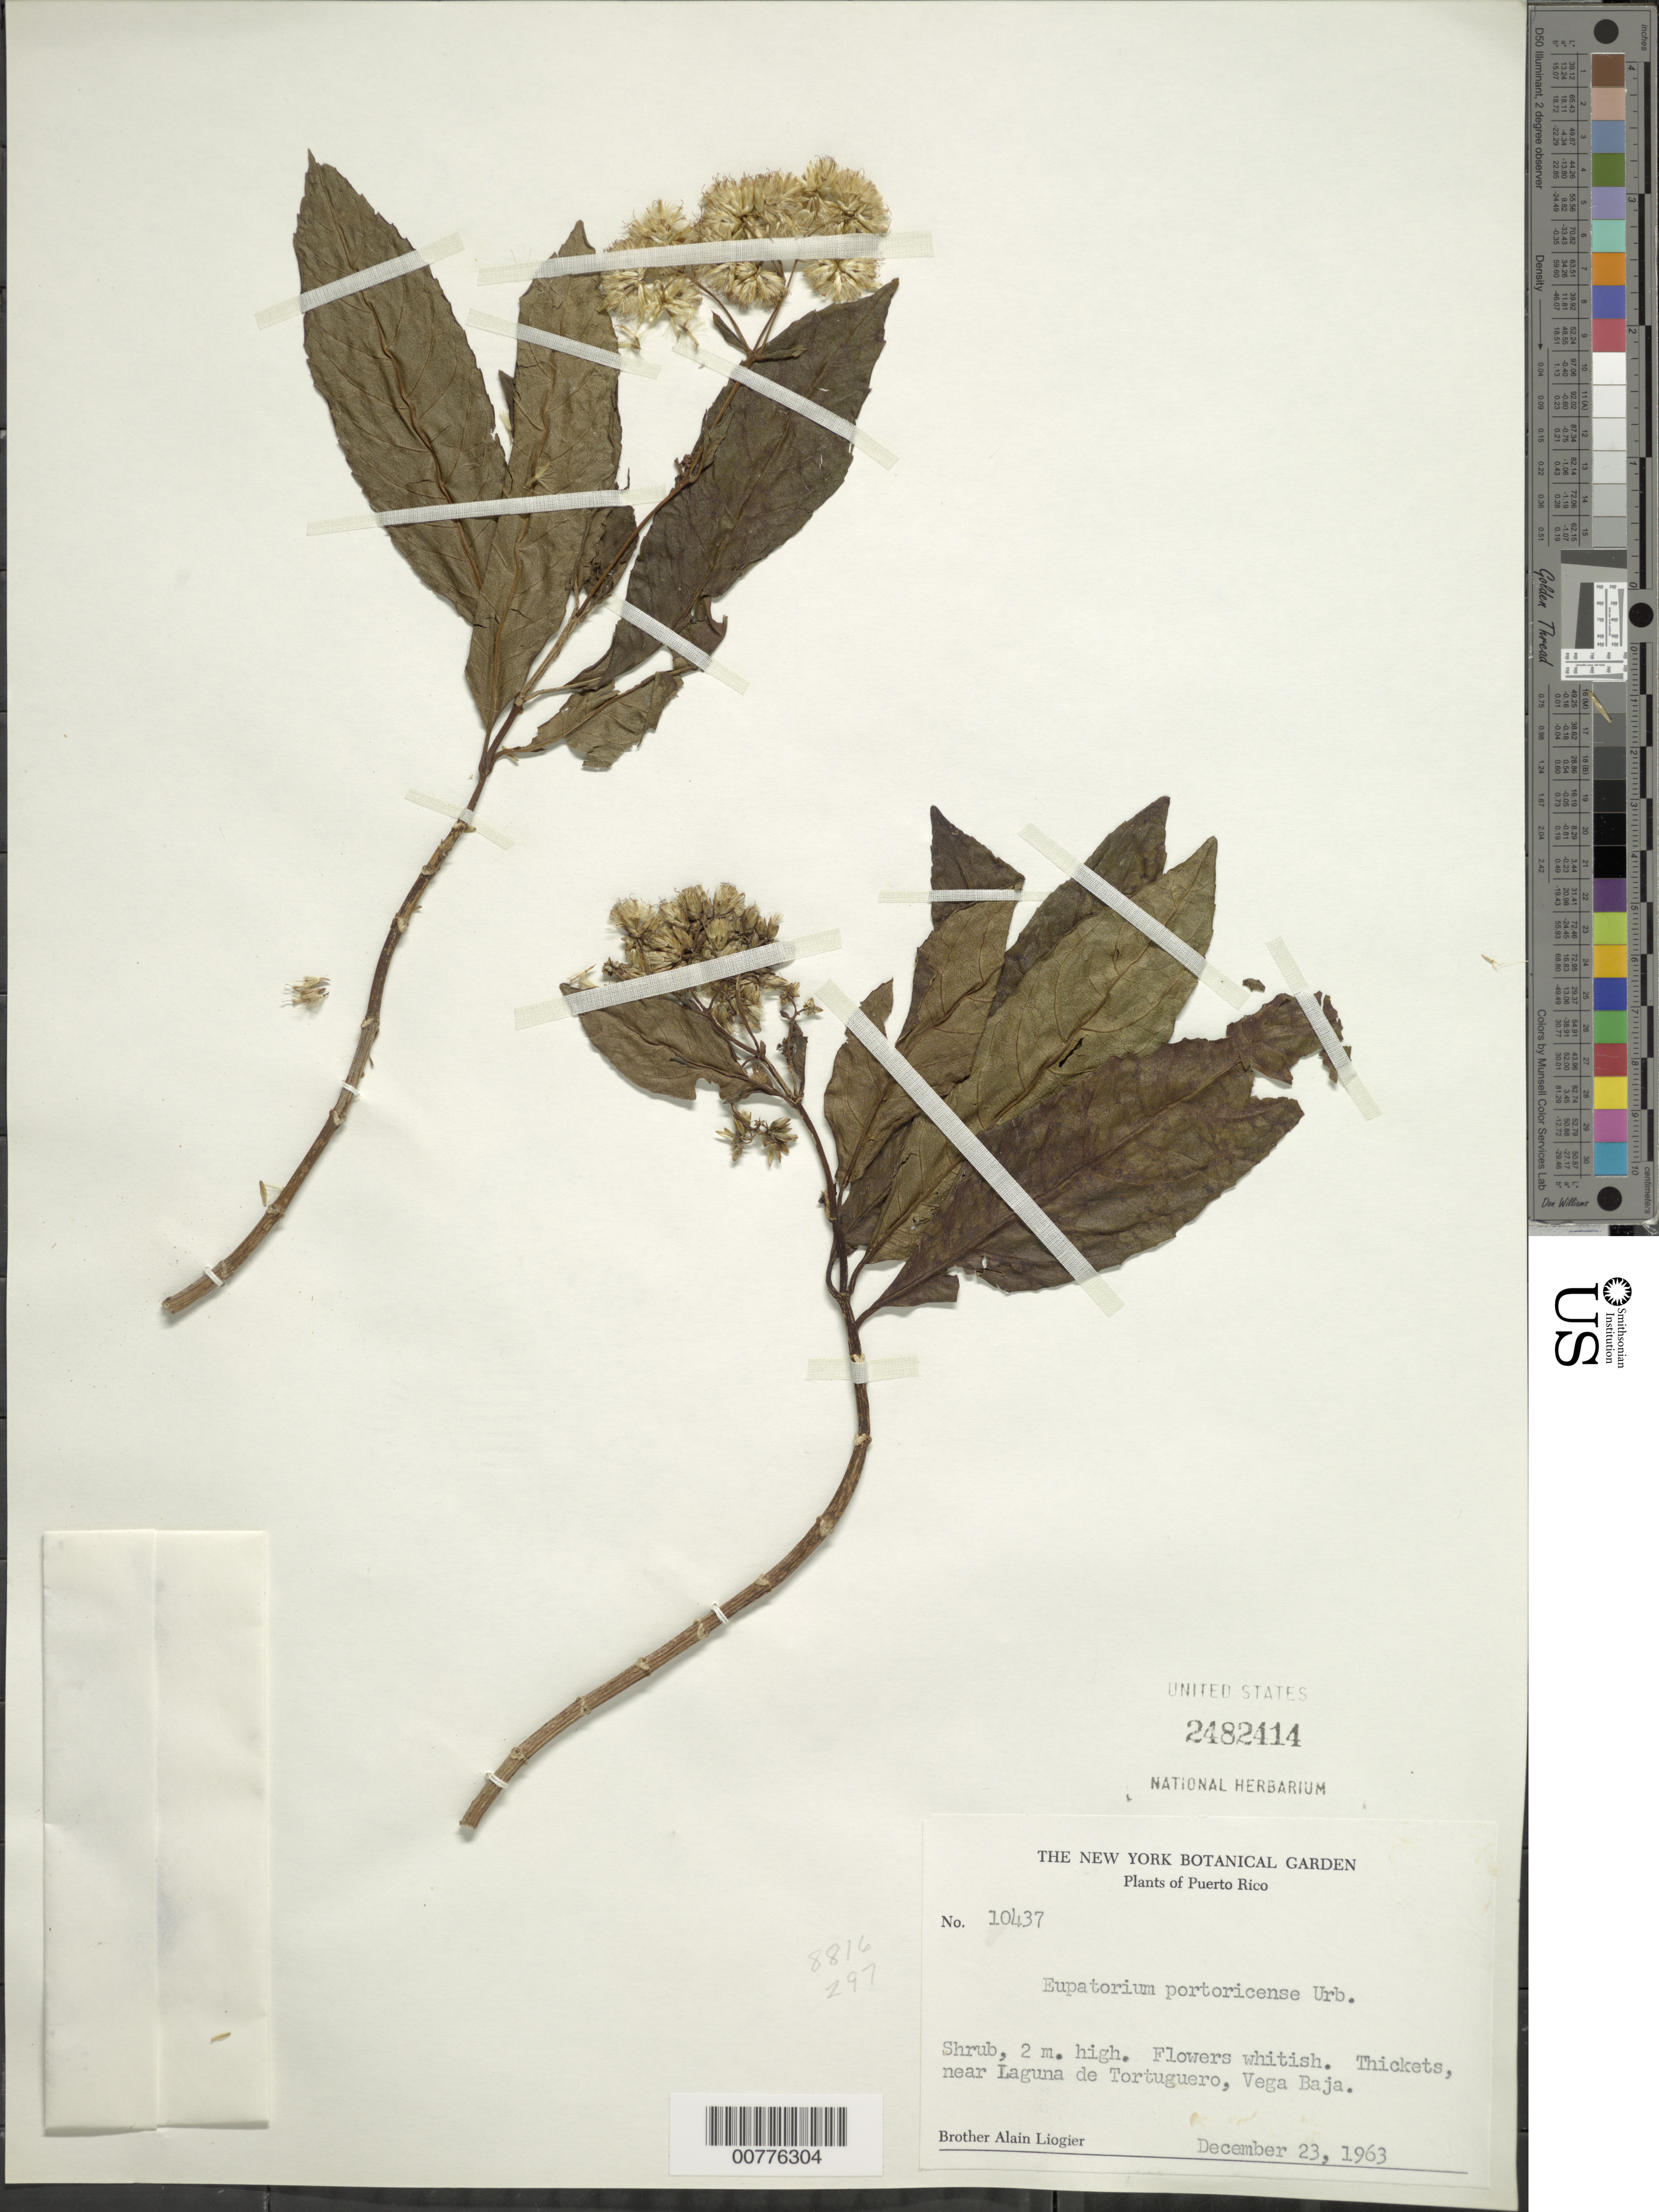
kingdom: Plantae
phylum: Tracheophyta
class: Magnoliopsida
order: Asterales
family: Asteraceae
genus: Critonia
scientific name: Critonia portoricensis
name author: (Urb.) Britton & P. Wilson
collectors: A. H. Liogier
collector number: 10437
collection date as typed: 23 Dec 1963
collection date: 1963-12-23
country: Puerto Rico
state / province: Vega Baja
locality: Thickets near Laguna de Tortuguero, Vega Baja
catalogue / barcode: US 2482414